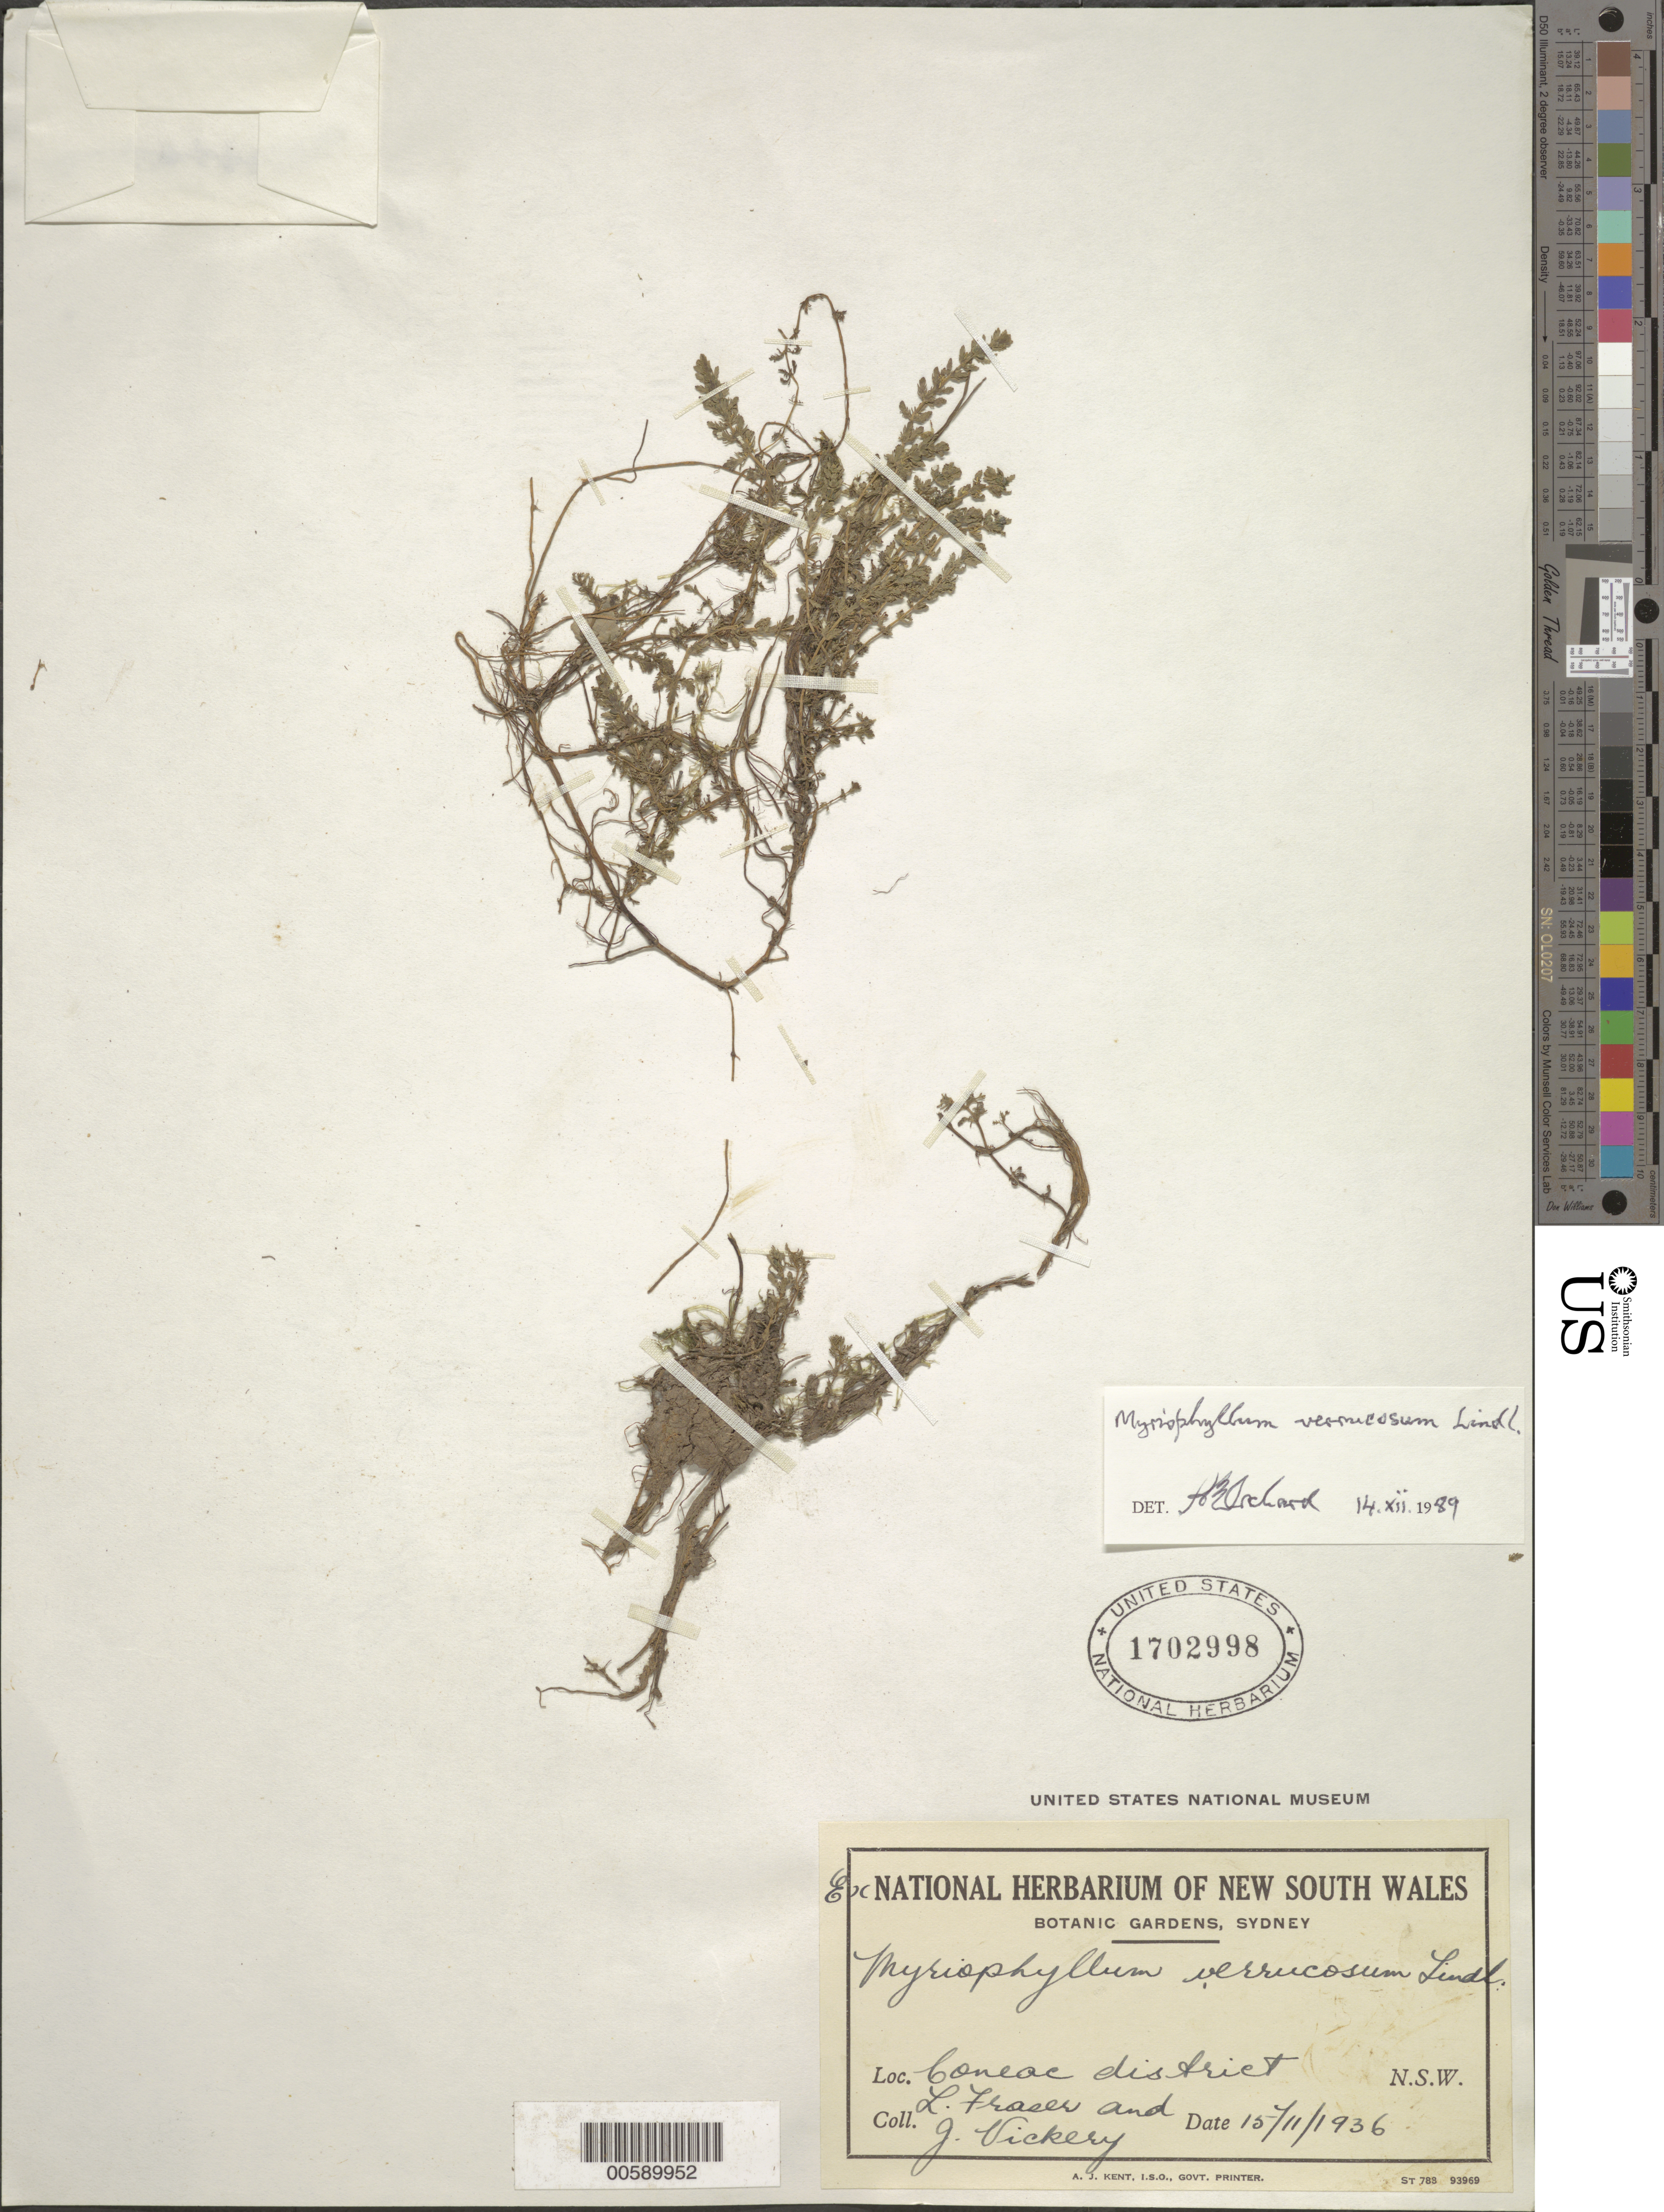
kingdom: Plantae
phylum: Tracheophyta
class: Magnoliopsida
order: Saxifragales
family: Haloragaceae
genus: Myriophyllum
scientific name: Myriophyllum verrucosum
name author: Lindl.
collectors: L. Fraser & J. Vickery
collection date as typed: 15 Nov 1936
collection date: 1936-11-15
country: Australia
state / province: New South Wales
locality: Coneac (District?)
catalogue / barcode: US 1702998